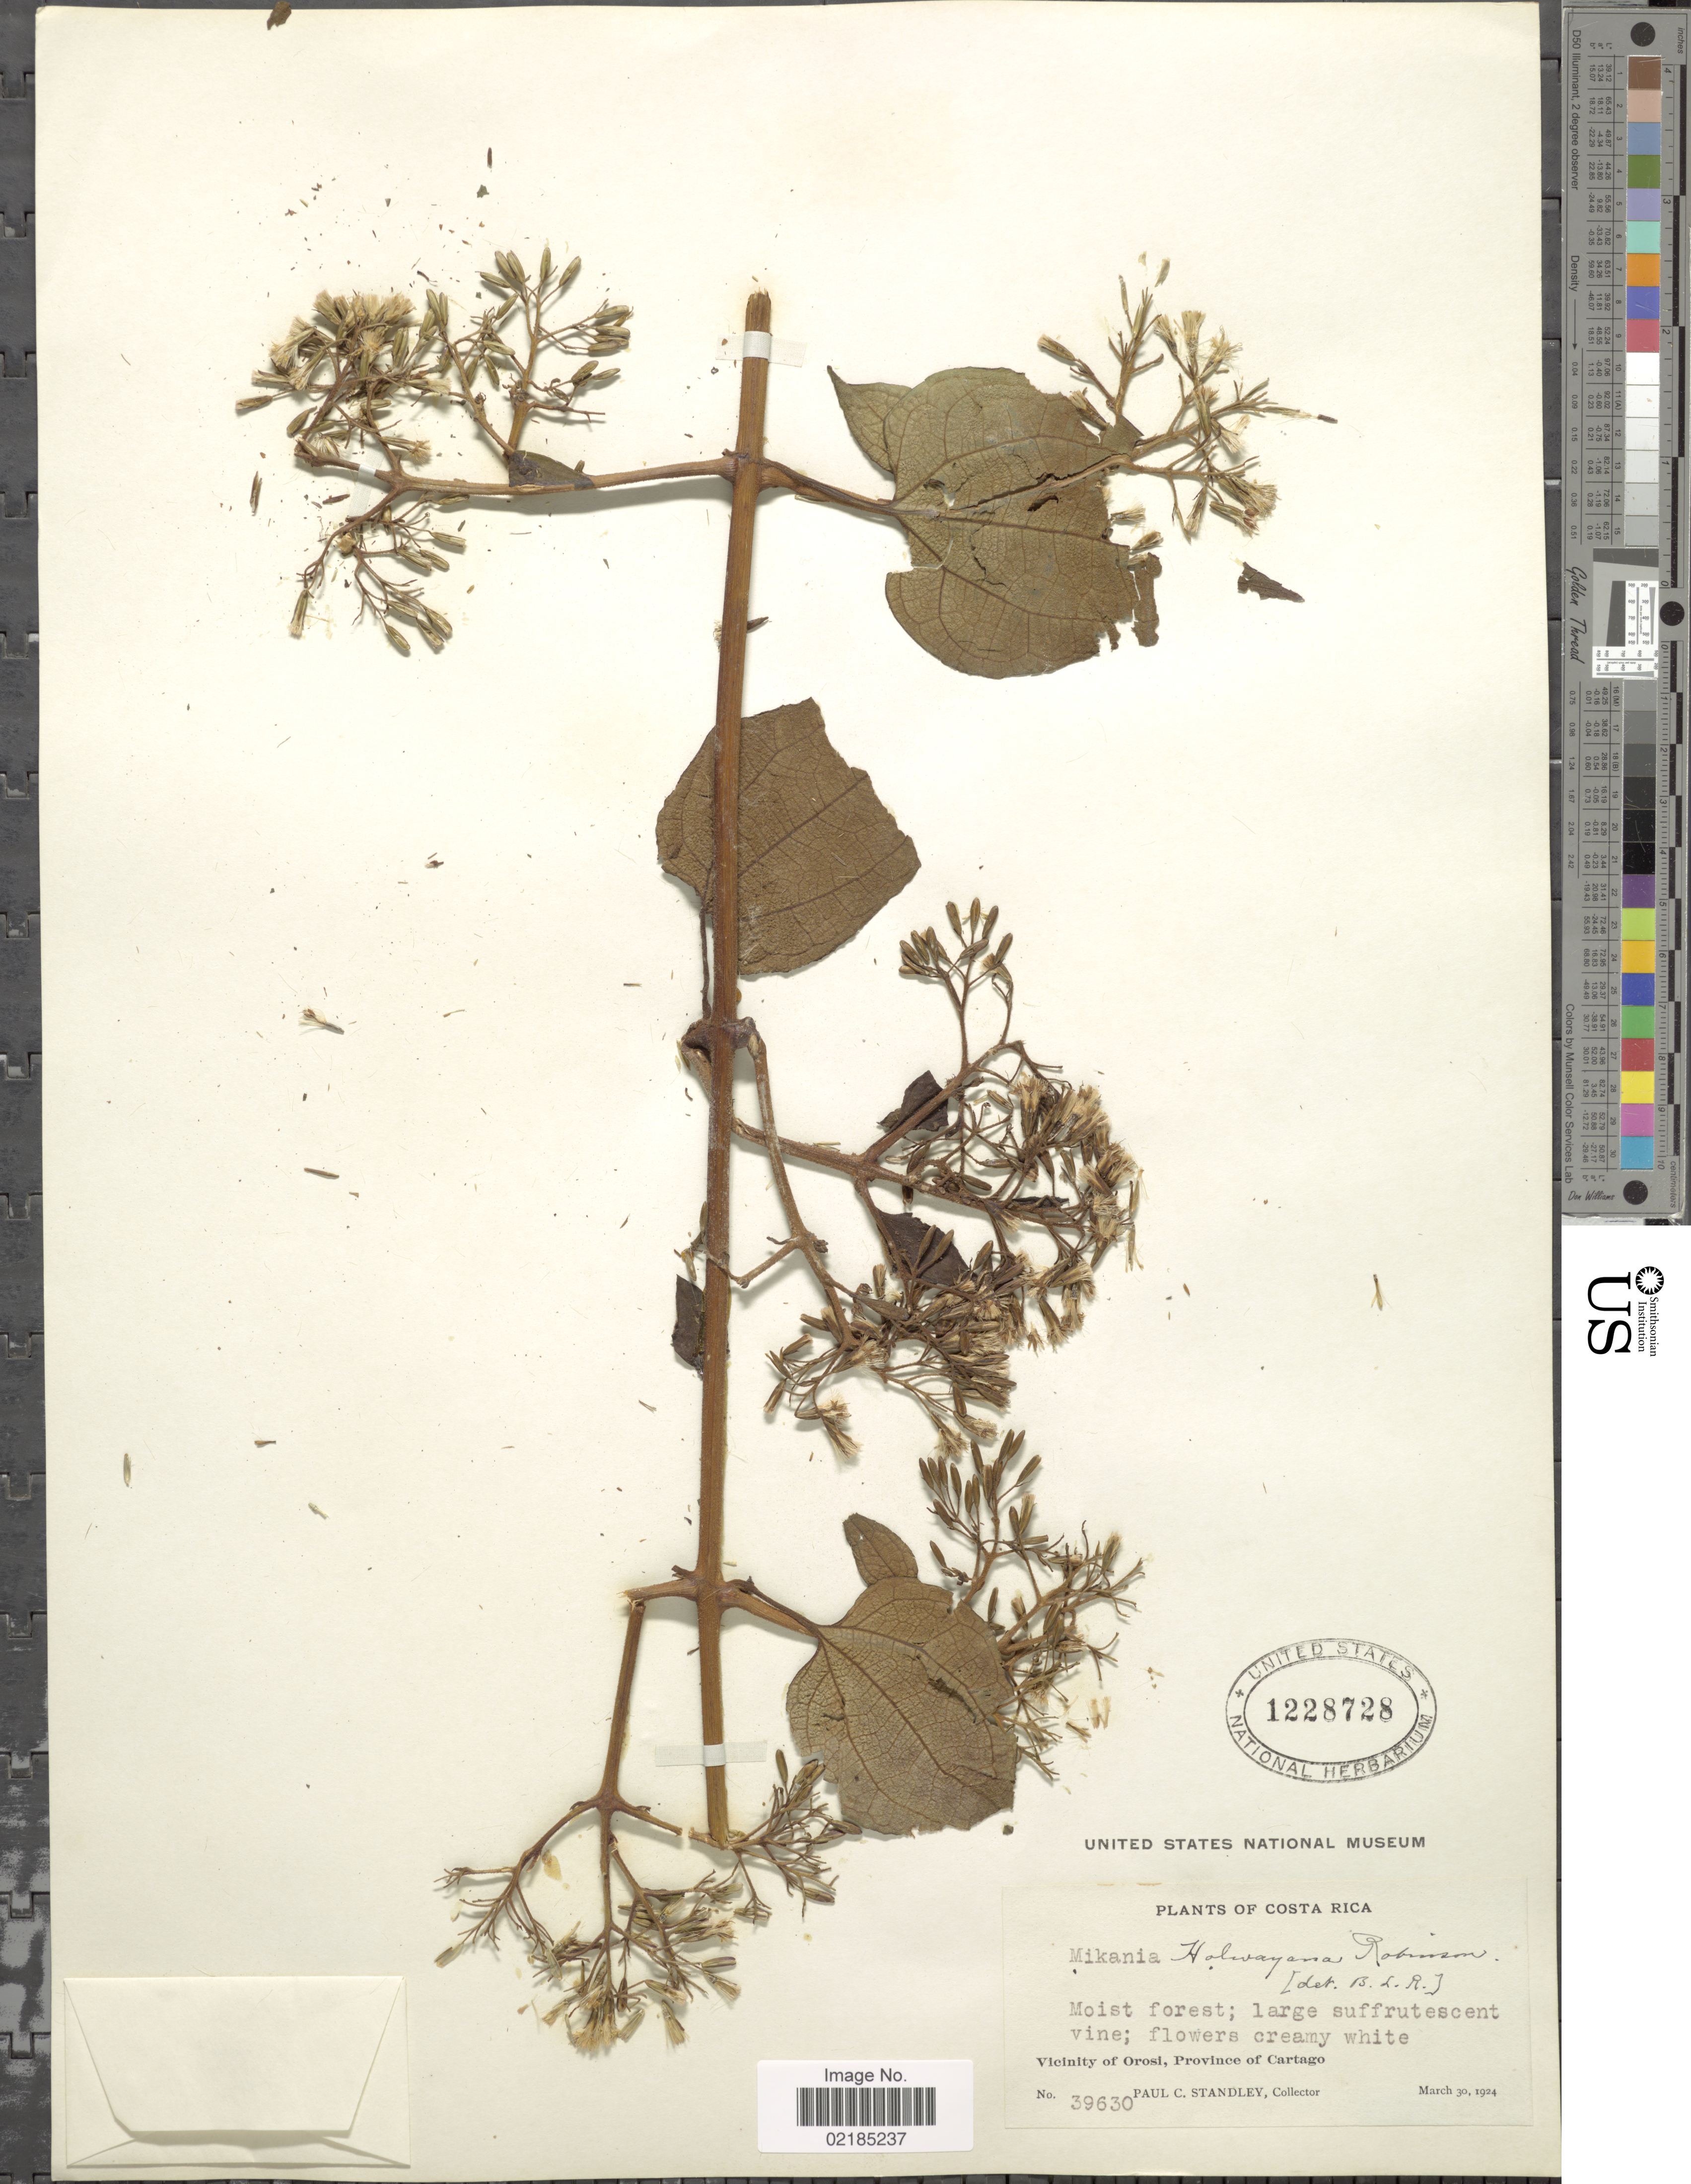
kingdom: Plantae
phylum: Tracheophyta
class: Magnoliopsida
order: Asterales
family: Asteraceae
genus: Mikania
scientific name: Mikania holwayana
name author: B.L. Rob.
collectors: P. C. Standley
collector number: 39630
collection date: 1924-03-30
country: Costa Rica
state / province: Cartago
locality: Vicinity of Orosi, Province of Cartago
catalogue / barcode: US 1228728